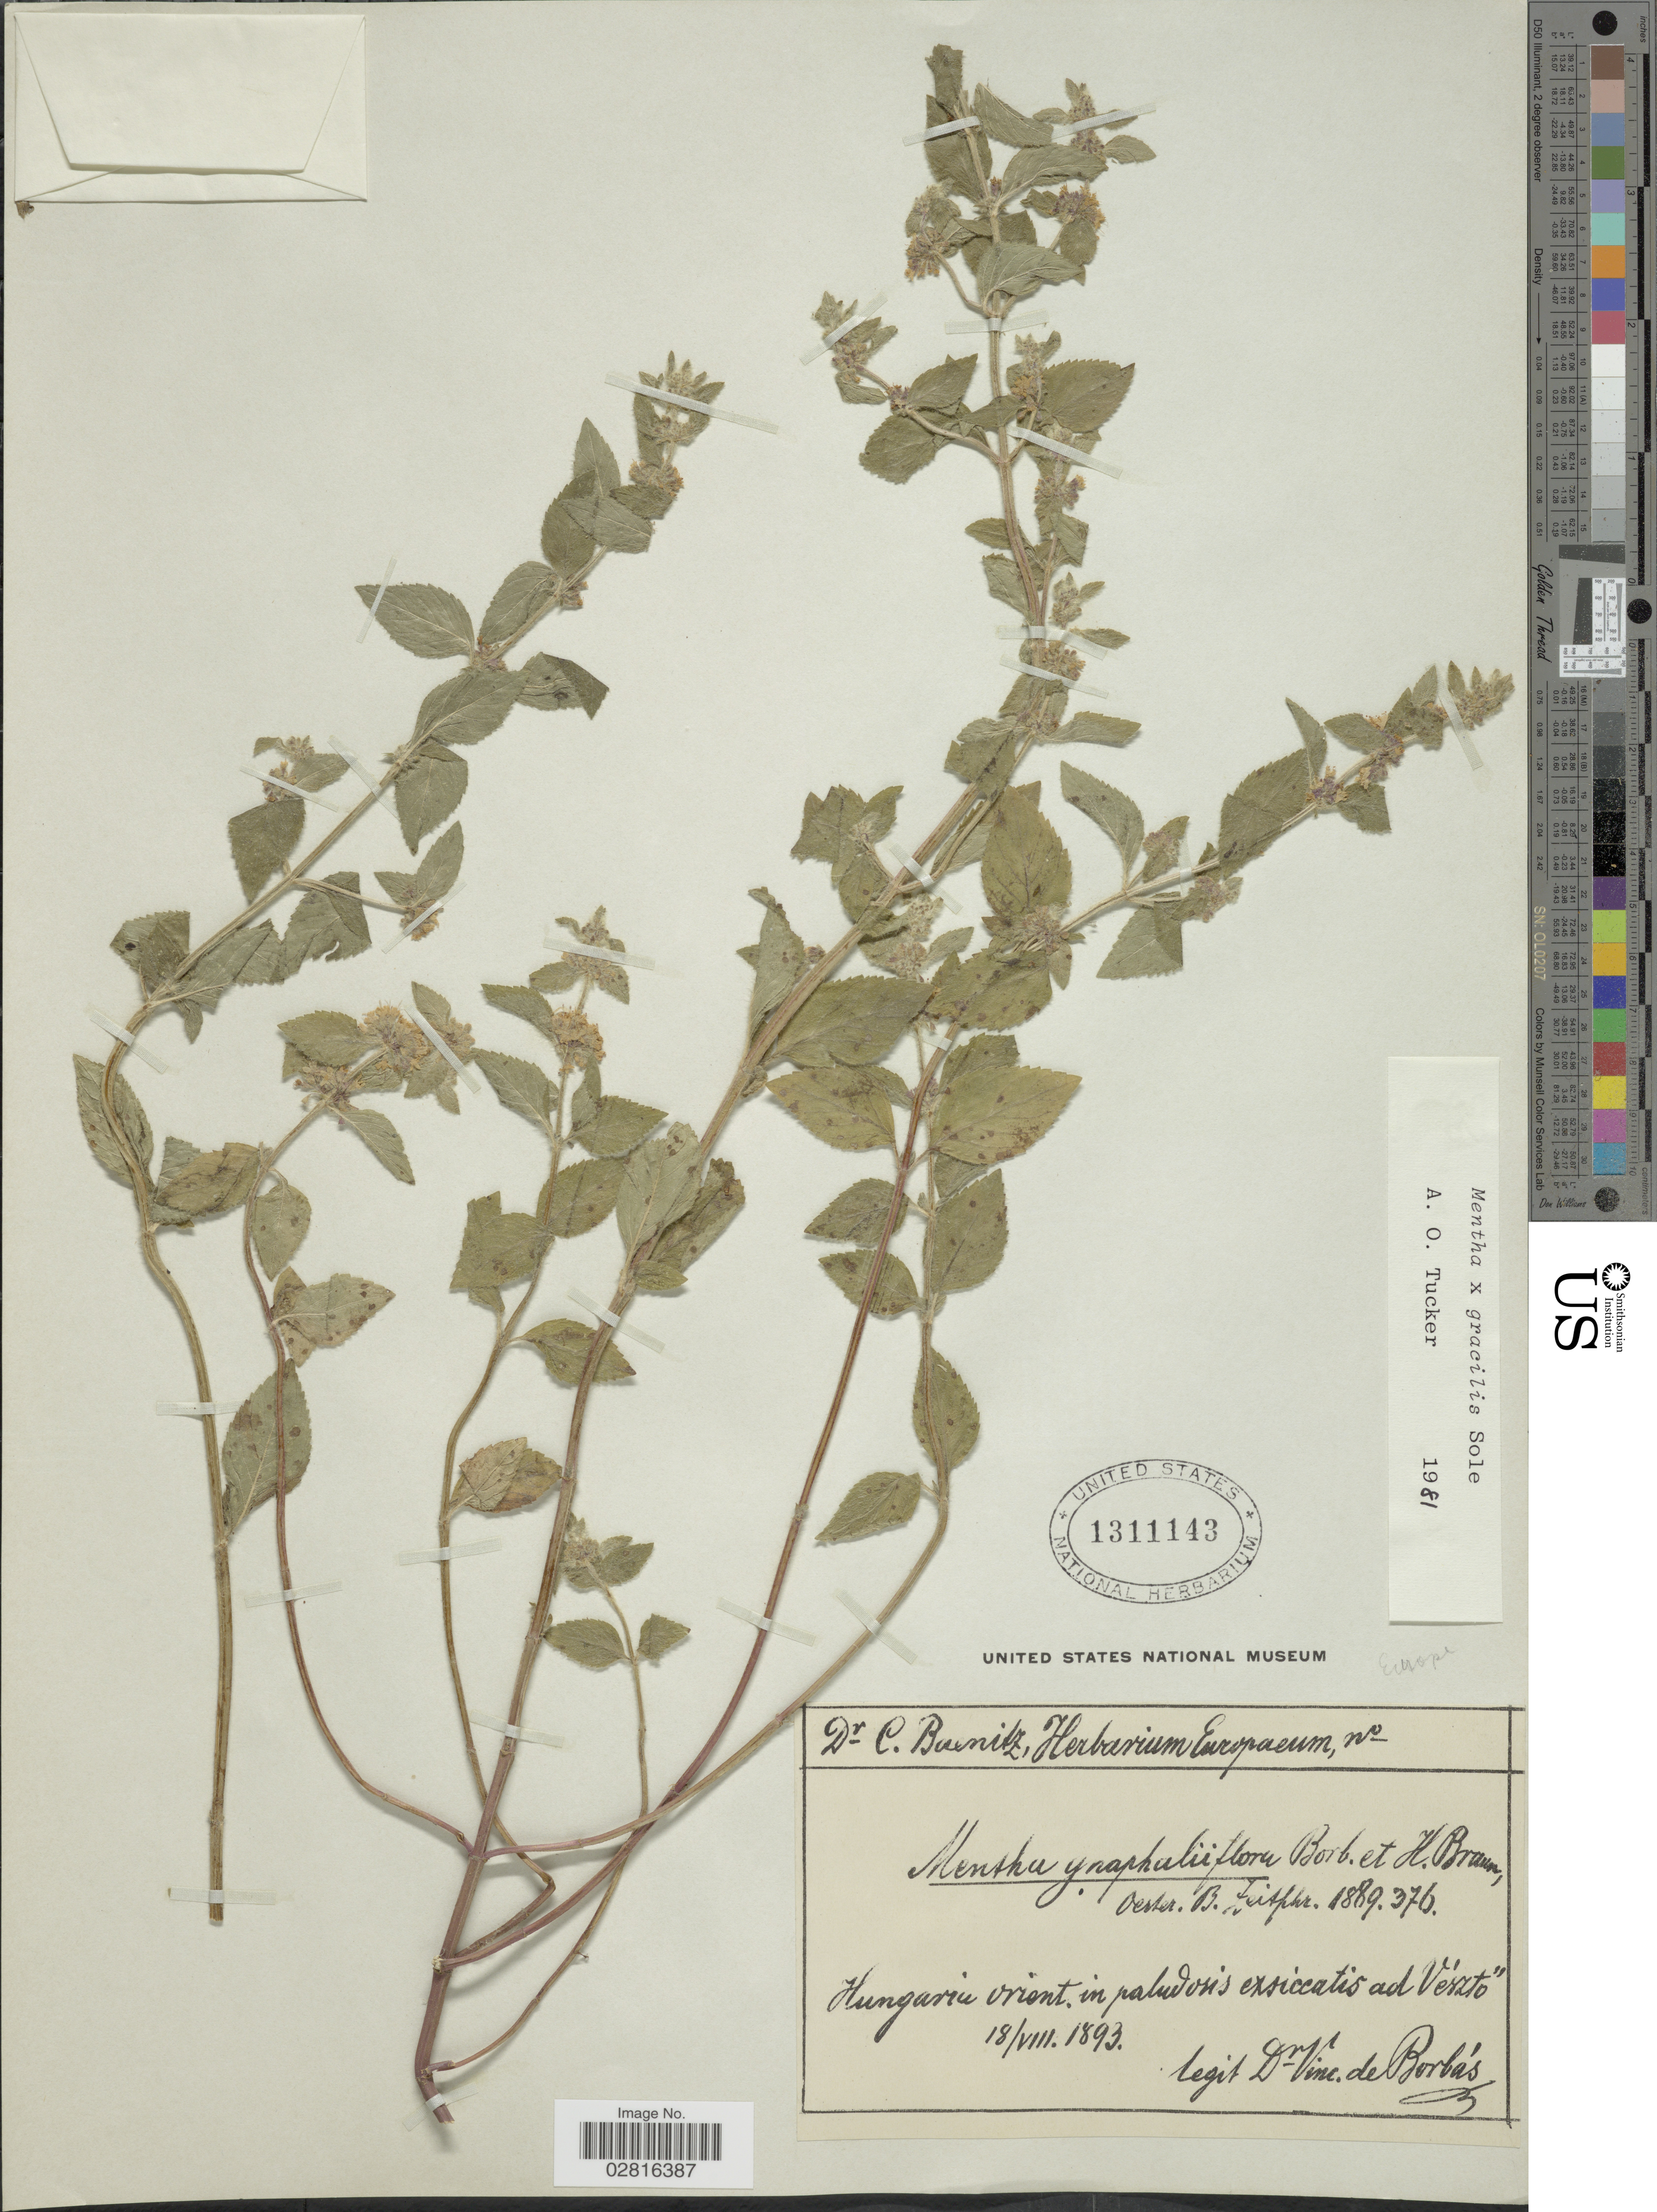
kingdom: Plantae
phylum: Tracheophyta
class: Magnoliopsida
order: Lamiales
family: Lamiaceae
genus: Mentha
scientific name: Mentha x gracilis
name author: Sole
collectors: V. von Borbás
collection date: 1893-08-18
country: Hungary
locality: Hungaria orient. in paludosis exsiccatis ad Veszto.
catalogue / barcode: US 1311143